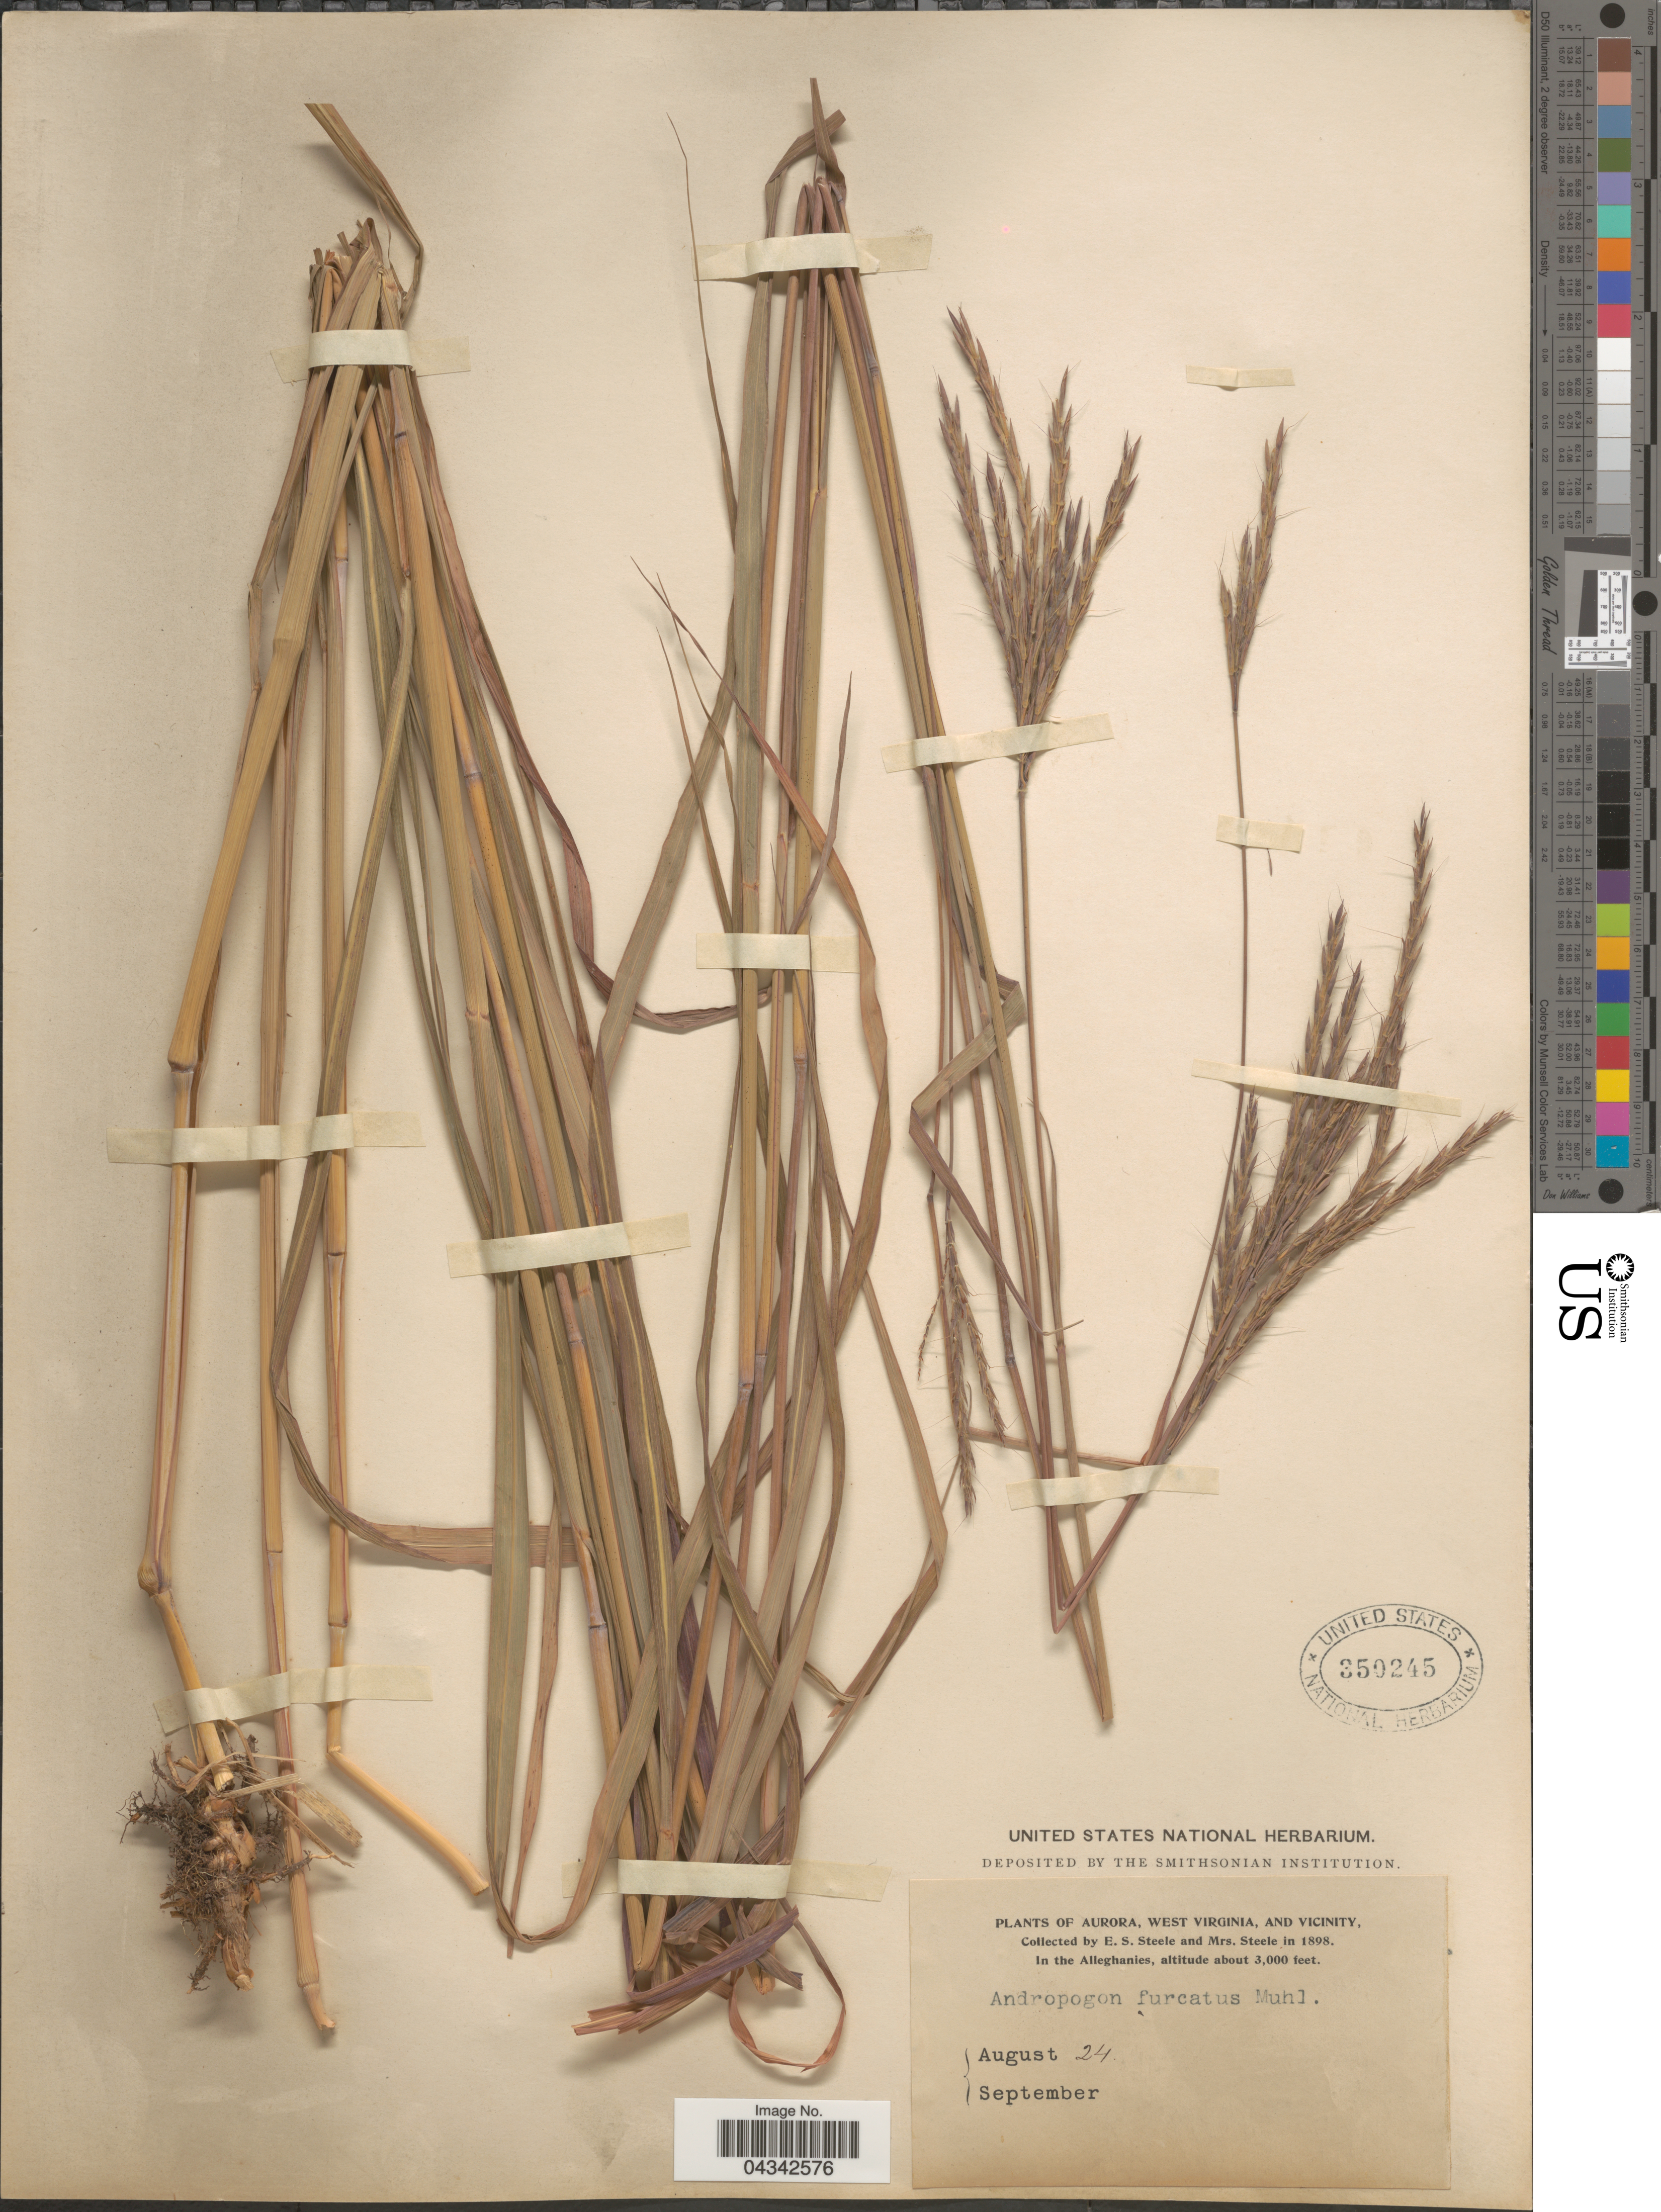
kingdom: Plantae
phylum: Tracheophyta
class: Liliopsida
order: Poales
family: Poaceae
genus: Andropogon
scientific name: Andropogon gerardii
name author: Vitman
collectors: E. Steele & Mrs. E. S. Steele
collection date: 1898-08-24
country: United States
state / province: West Virginia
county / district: Preston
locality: Aurora, and vicinity. In the Alleghanies.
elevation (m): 914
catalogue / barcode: US 350245